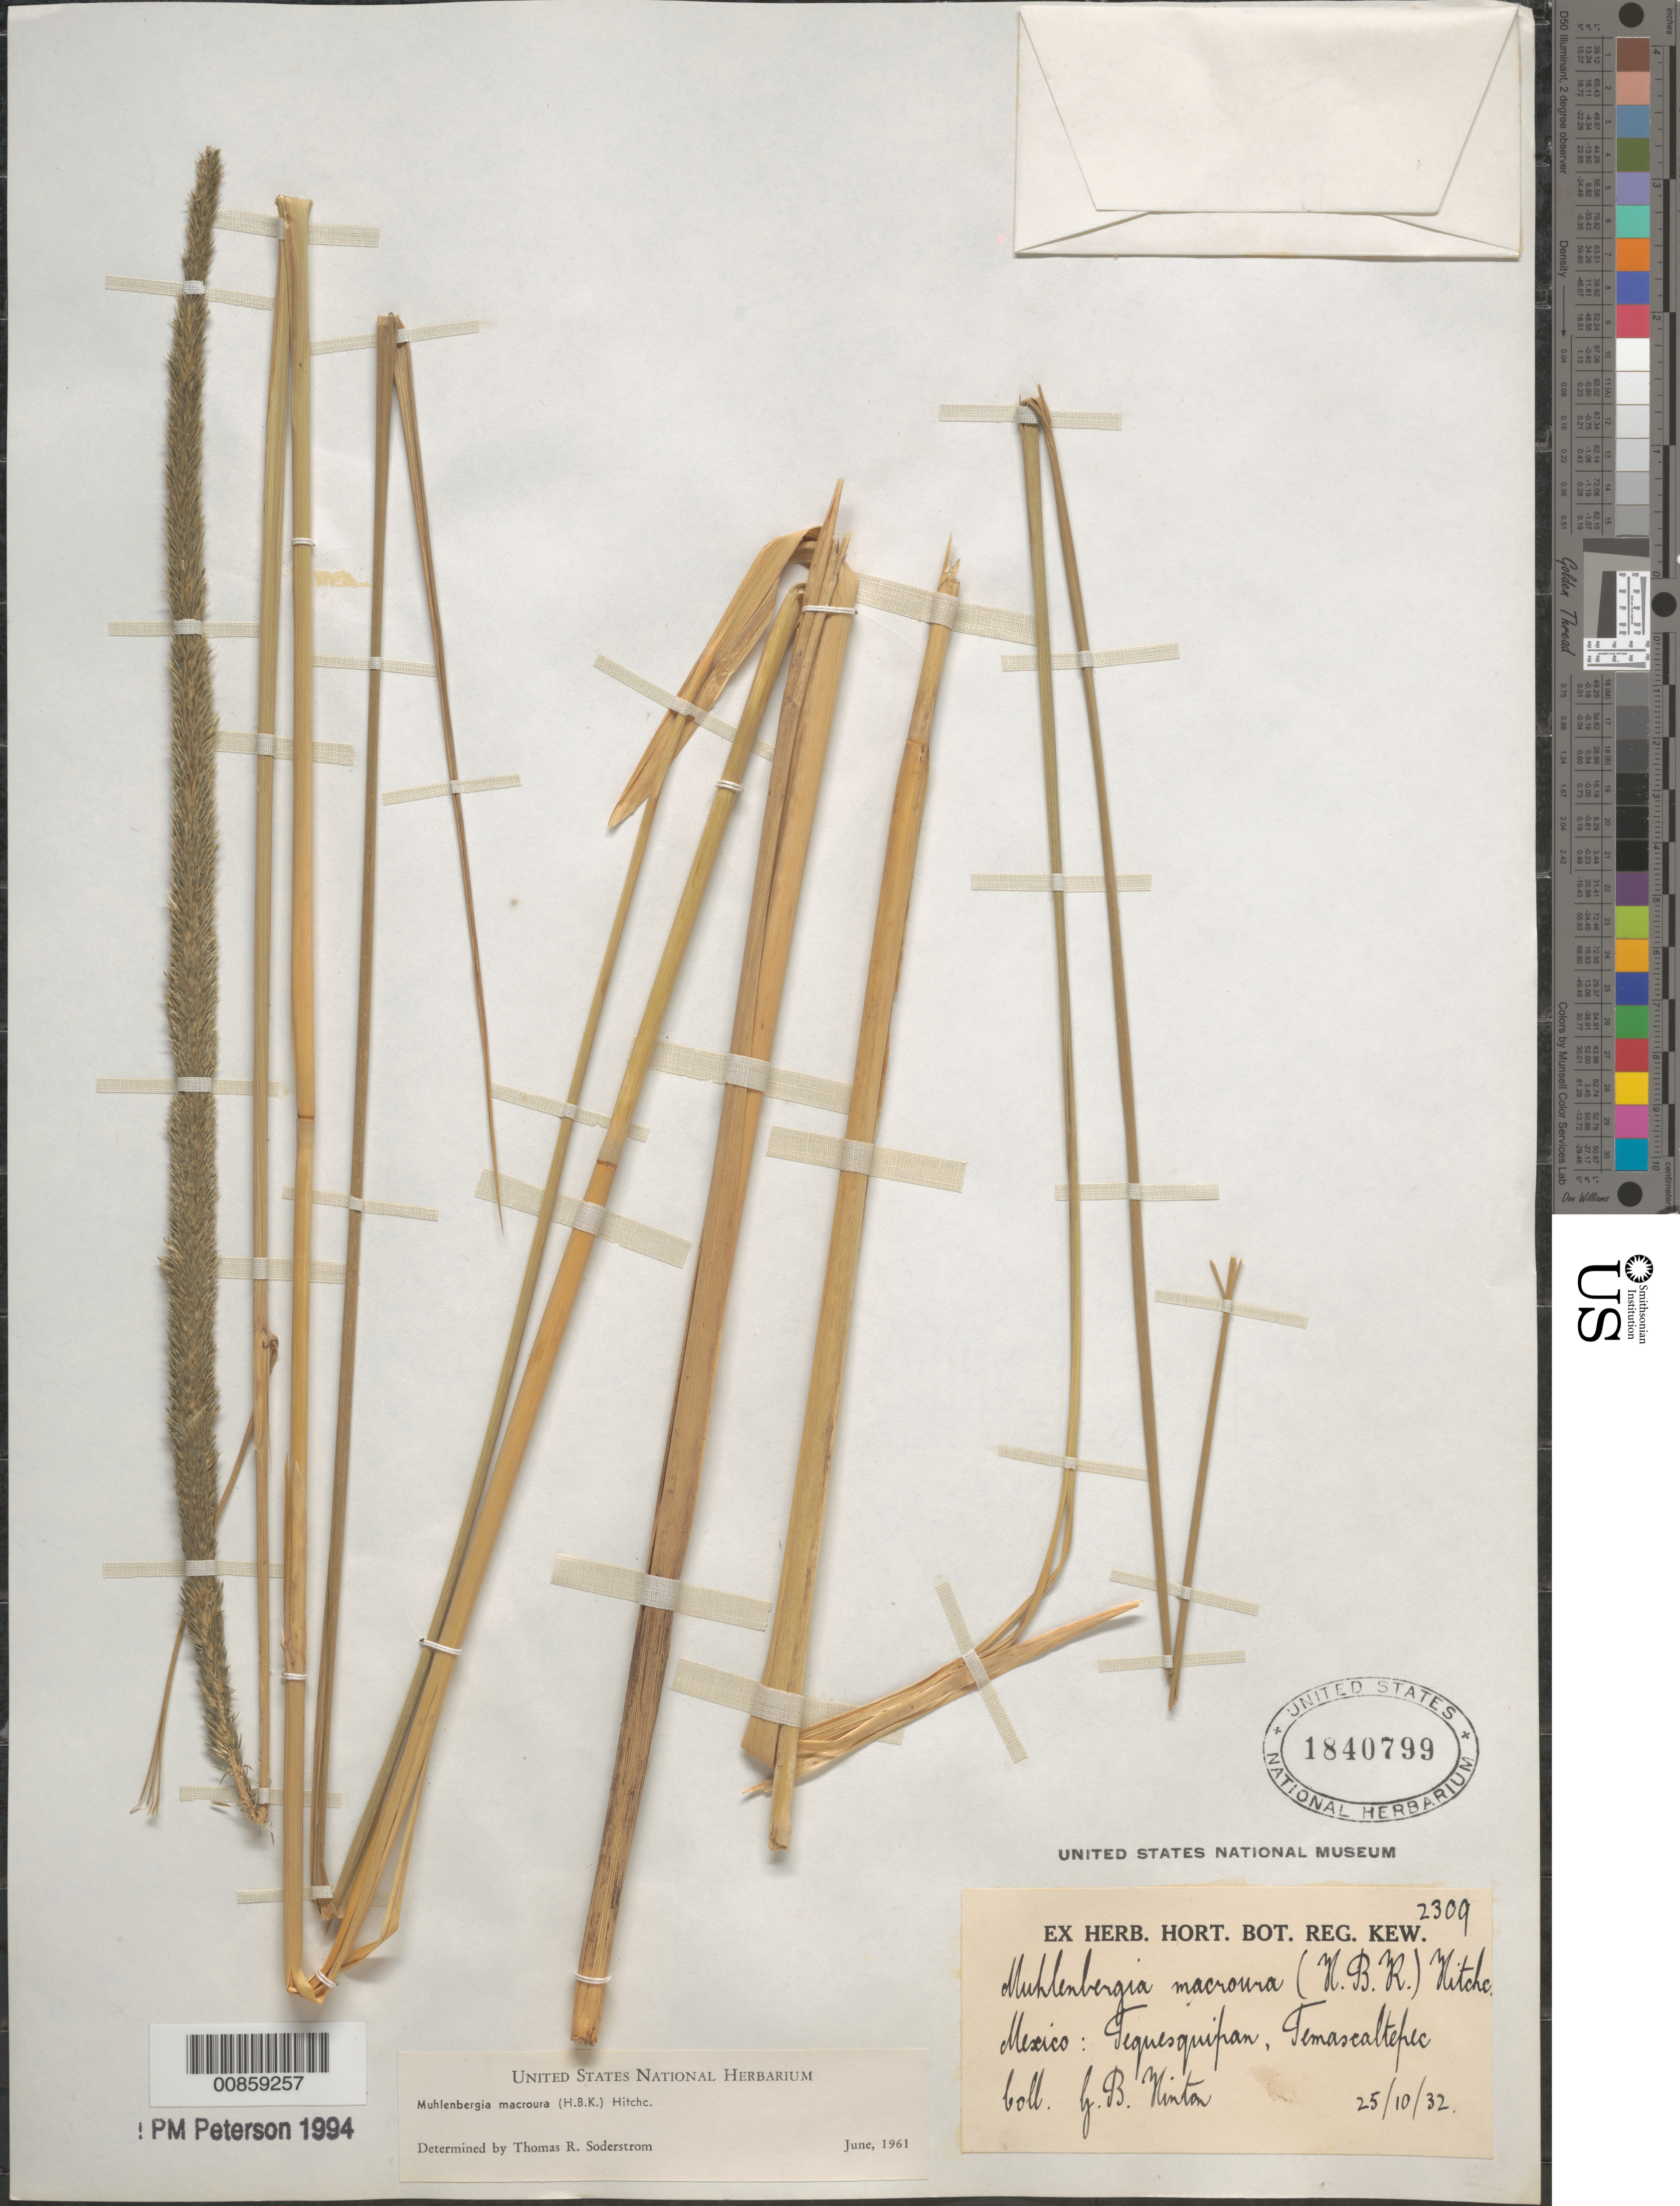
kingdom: Plantae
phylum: Tracheophyta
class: Liliopsida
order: Poales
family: Poaceae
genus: Muhlenbergia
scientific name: Muhlenbergia macroura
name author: (Kunth) Hitchc.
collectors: G. B. Hinton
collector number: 2309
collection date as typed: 25 Oct 1932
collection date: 1932-10-25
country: Mexico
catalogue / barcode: US 1840799